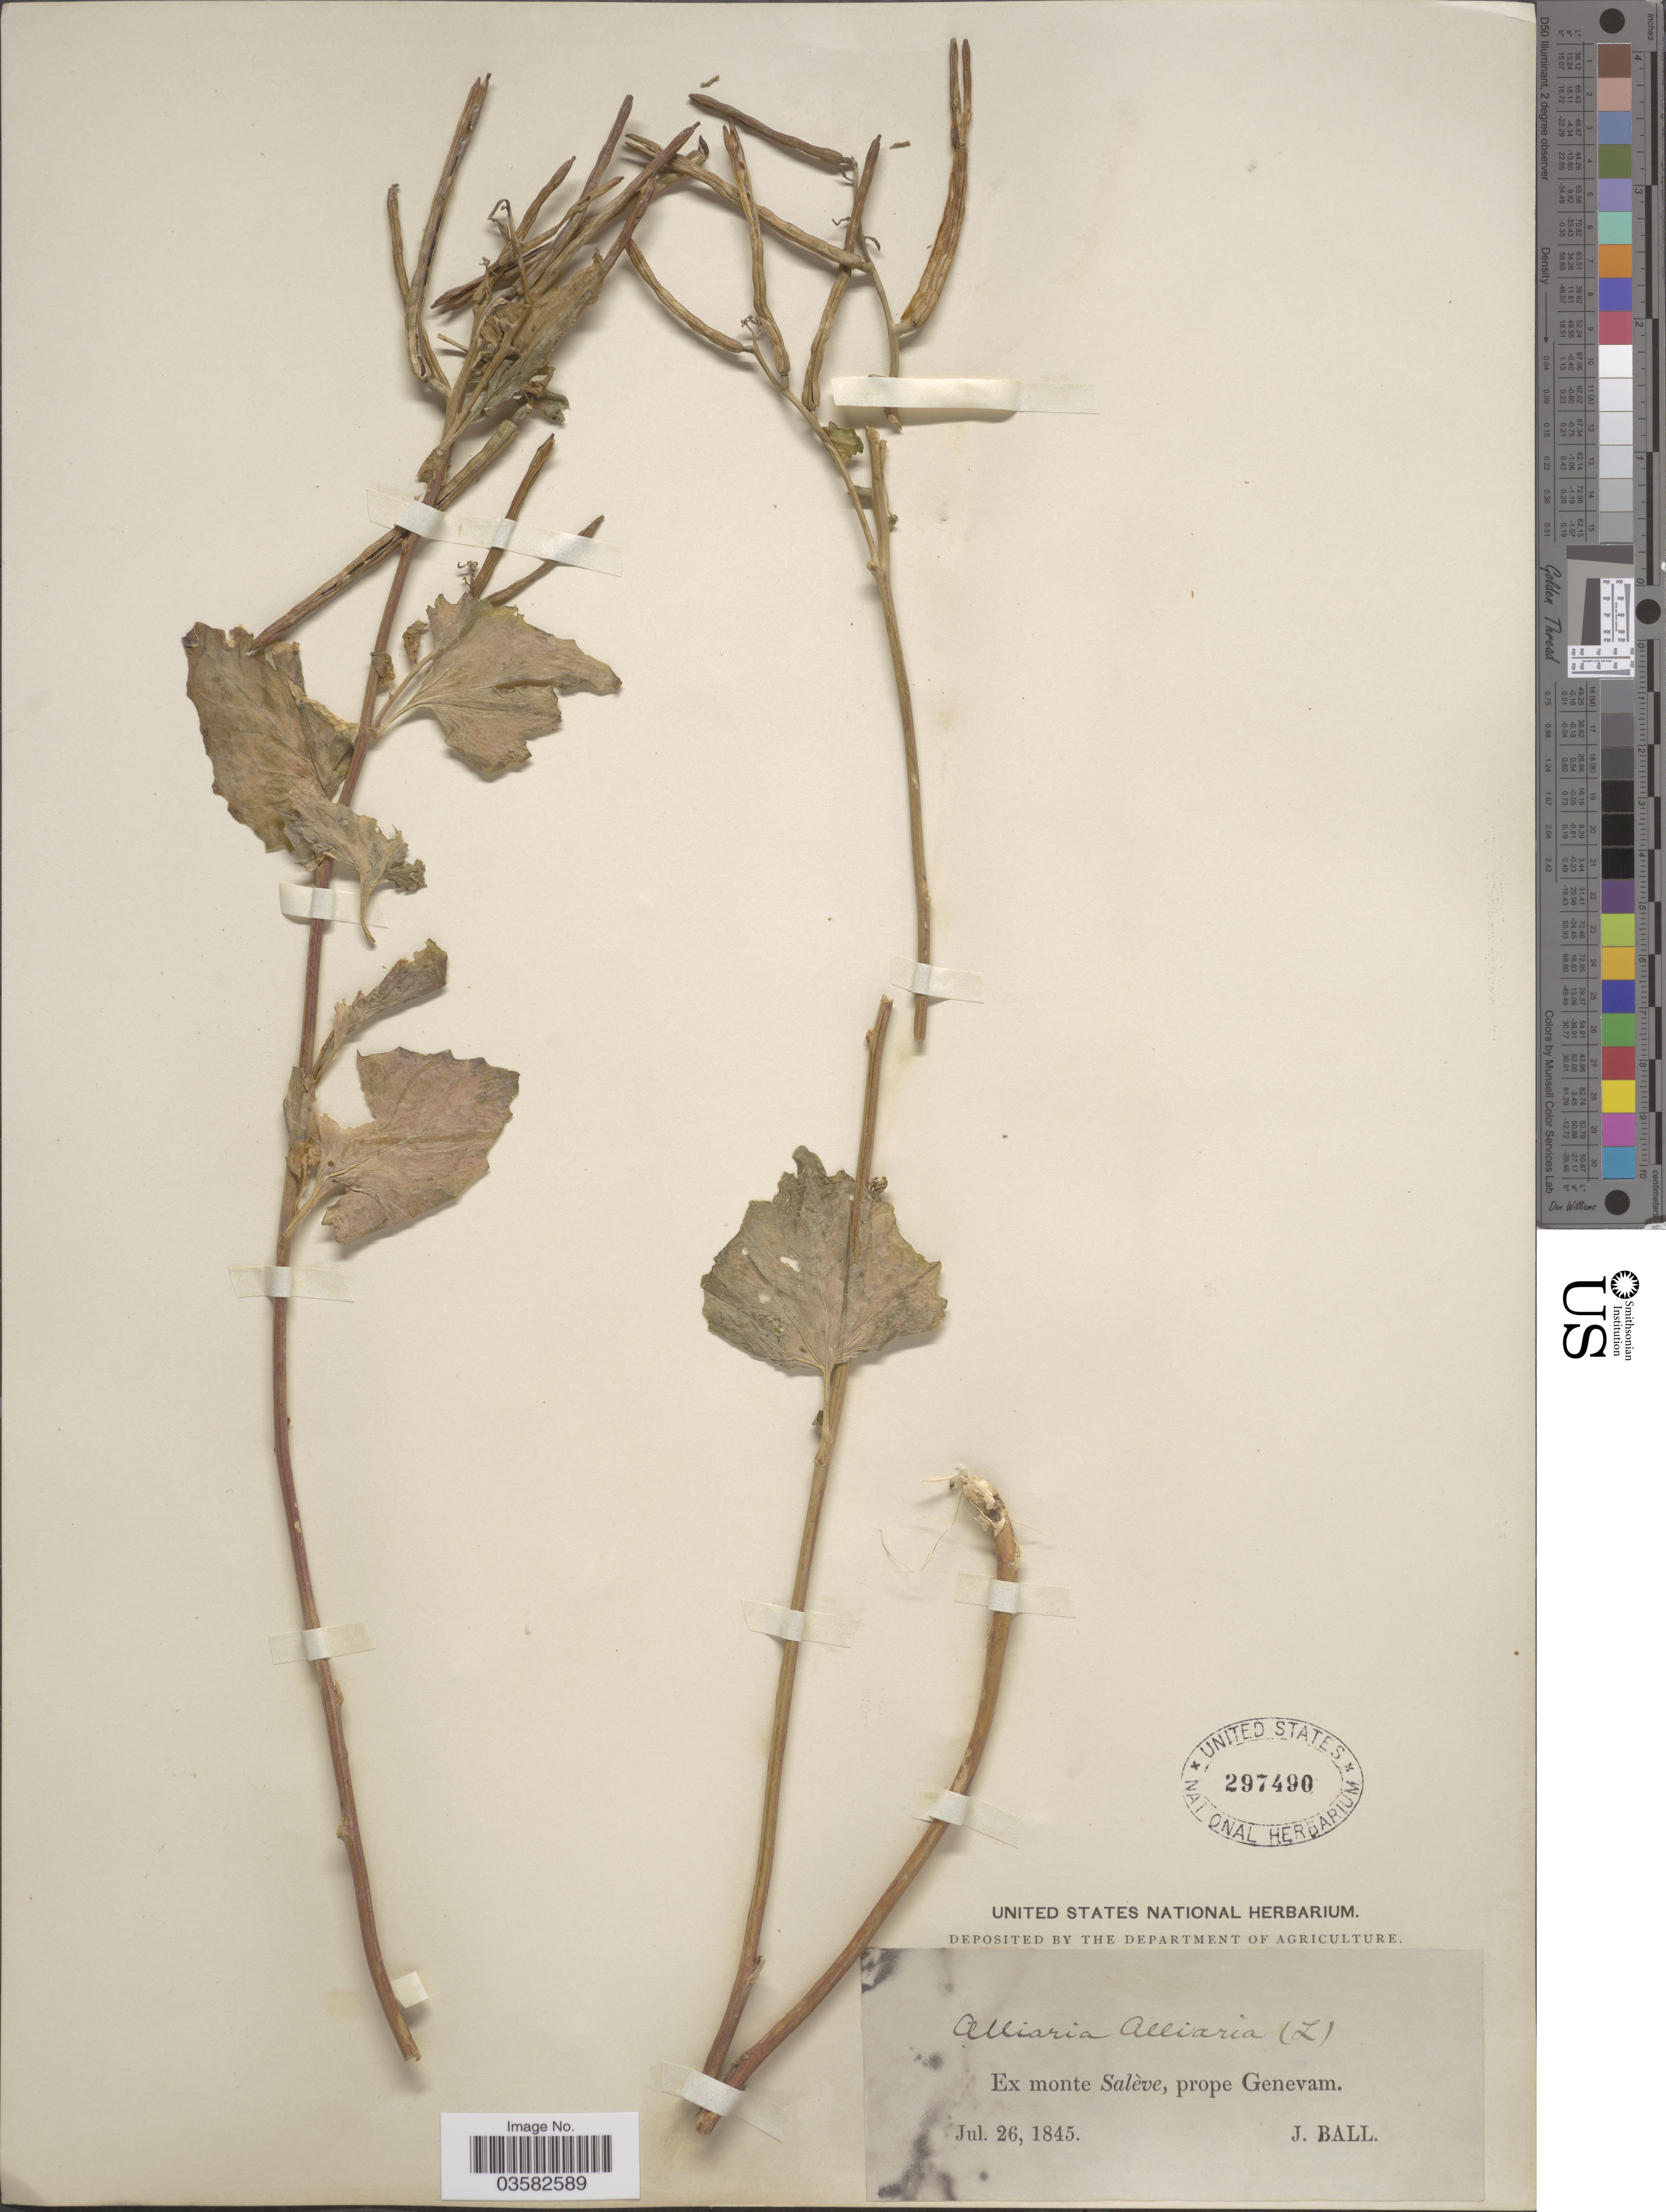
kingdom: Plantae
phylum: Tracheophyta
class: Magnoliopsida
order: Brassicales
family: Brassicaceae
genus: Alliaria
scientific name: Alliaria petiolata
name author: (M. Bieb.) Cavara & Grande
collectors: J. Ball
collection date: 1845-07-26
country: France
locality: Ex monte Salève, prope Genevam.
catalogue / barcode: US 297490